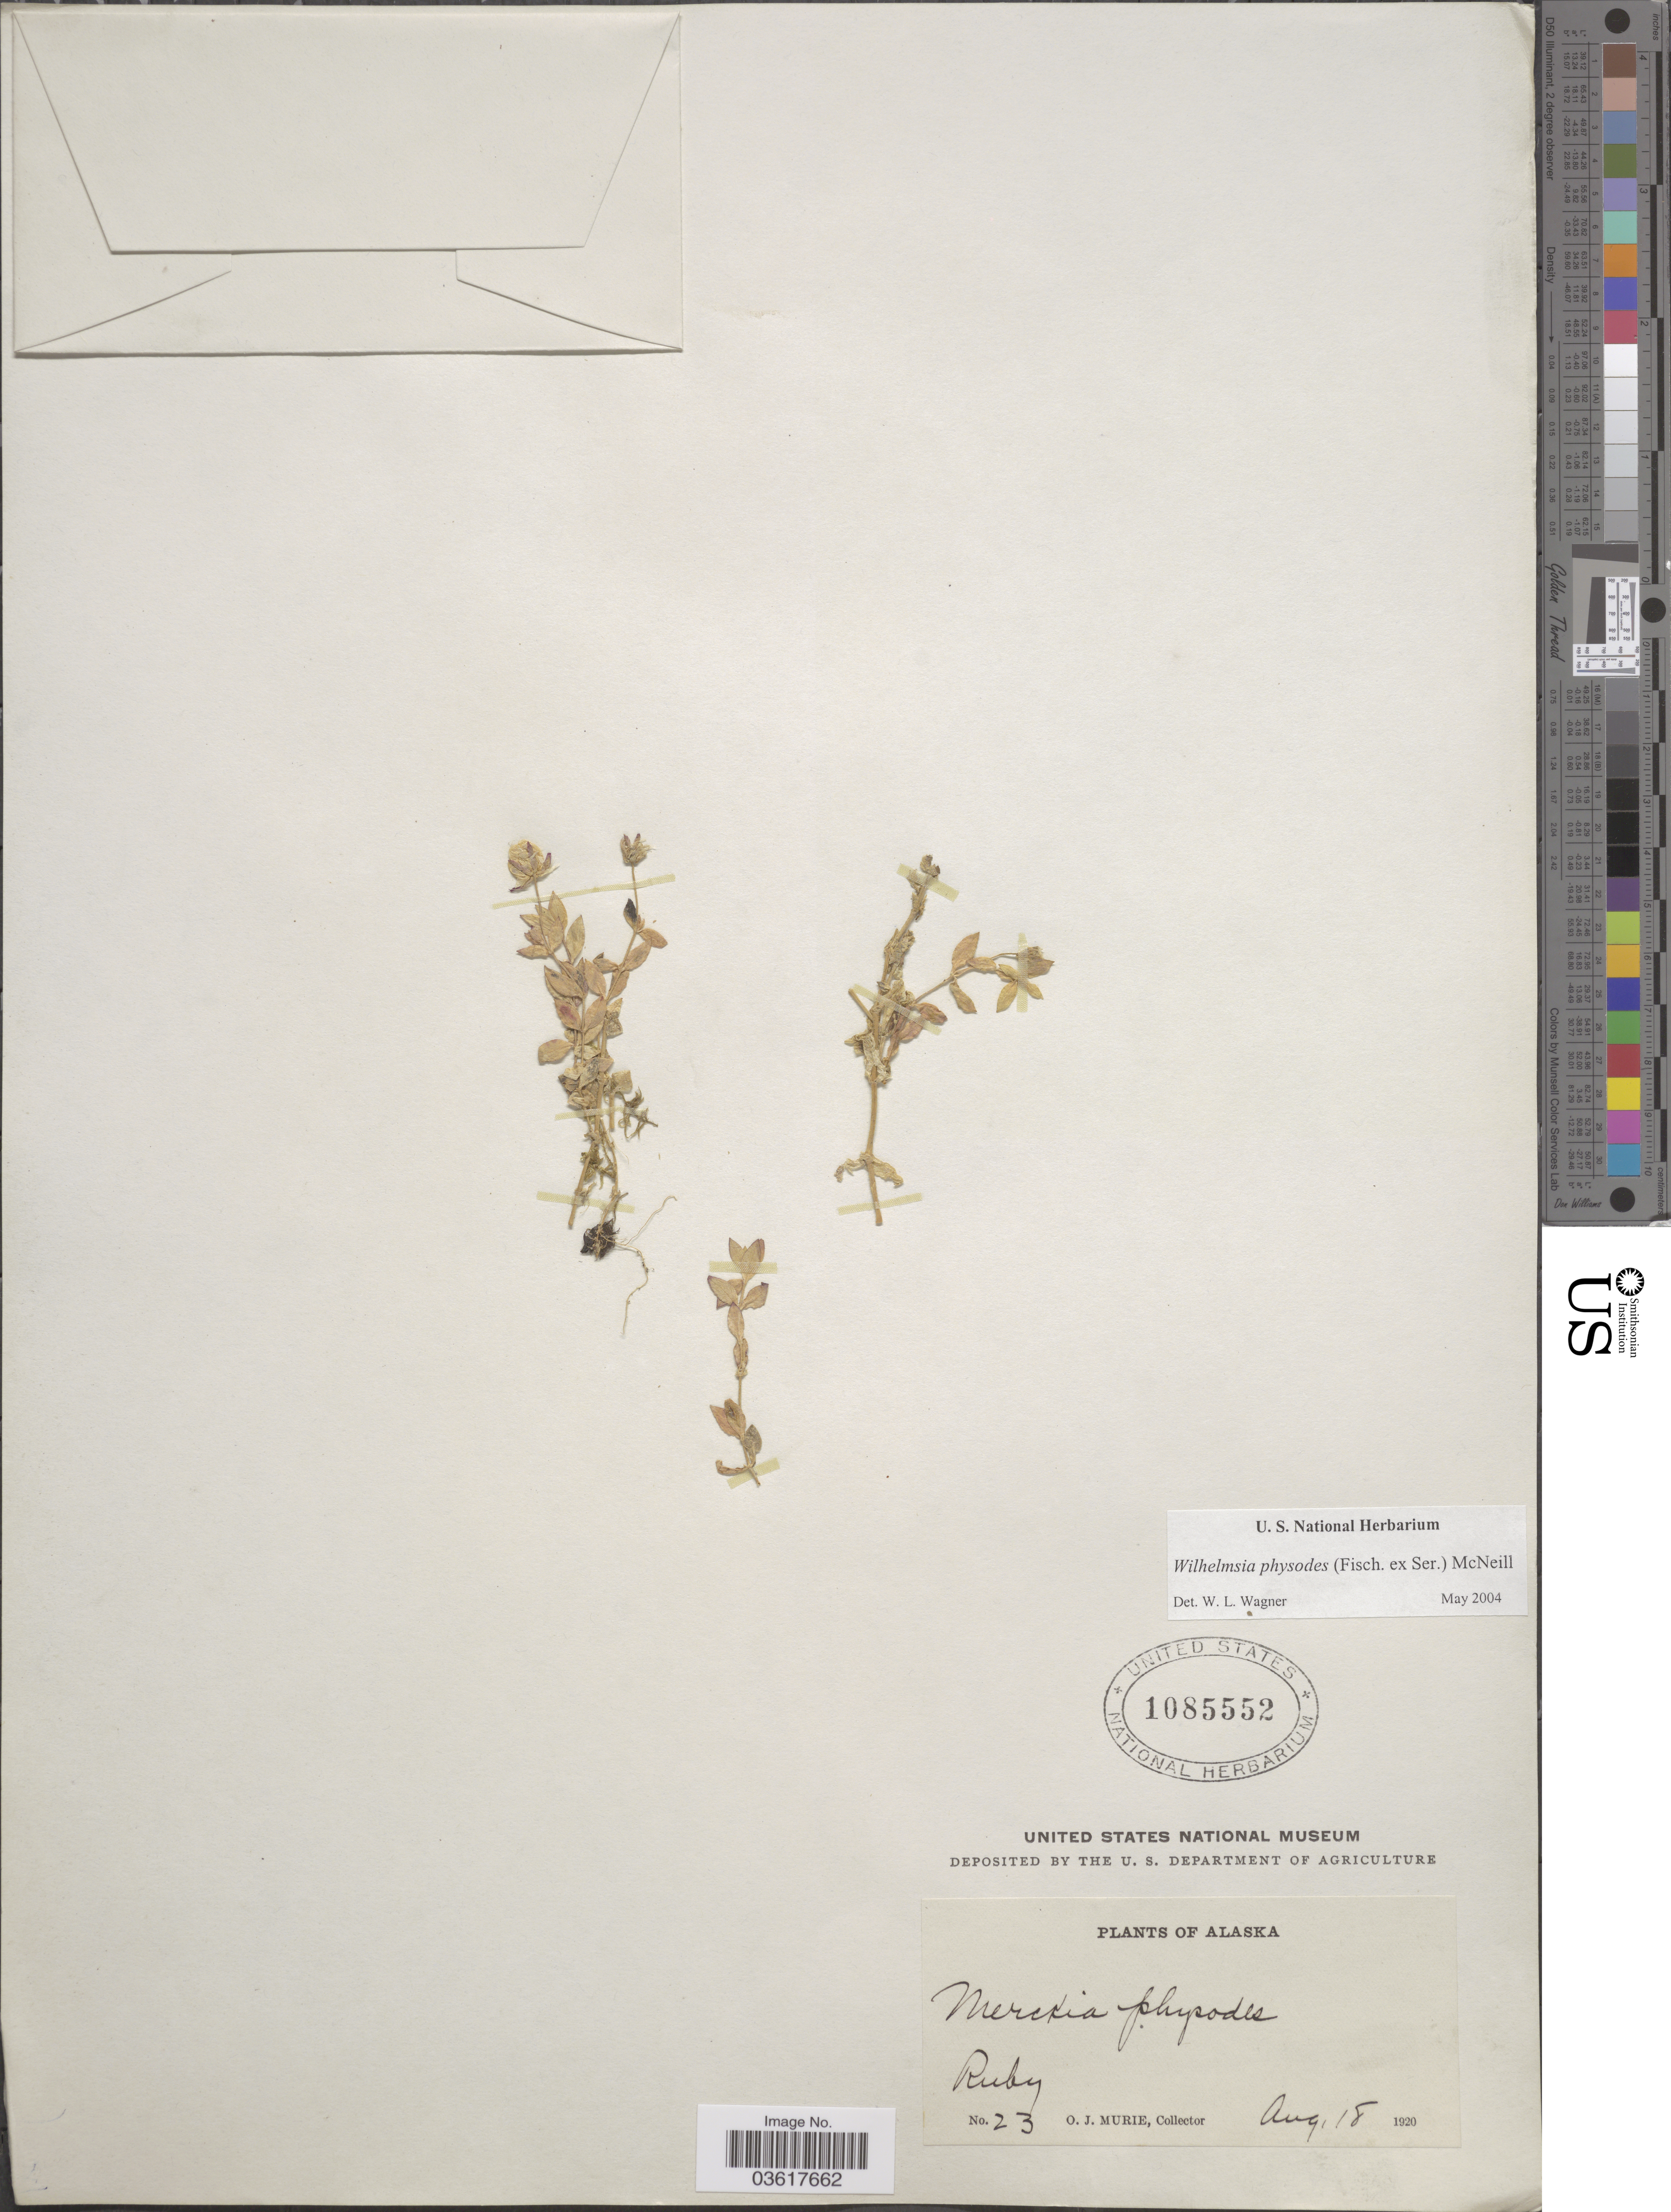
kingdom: Plantae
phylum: Tracheophyta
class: Magnoliopsida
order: Caryophyllales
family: Caryophyllaceae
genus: Wilhelmsia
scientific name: Wilhelmsia sp.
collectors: O. Murie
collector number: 23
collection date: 1920-08-18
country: United States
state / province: Alaska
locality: Ruby.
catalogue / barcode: US 1085552